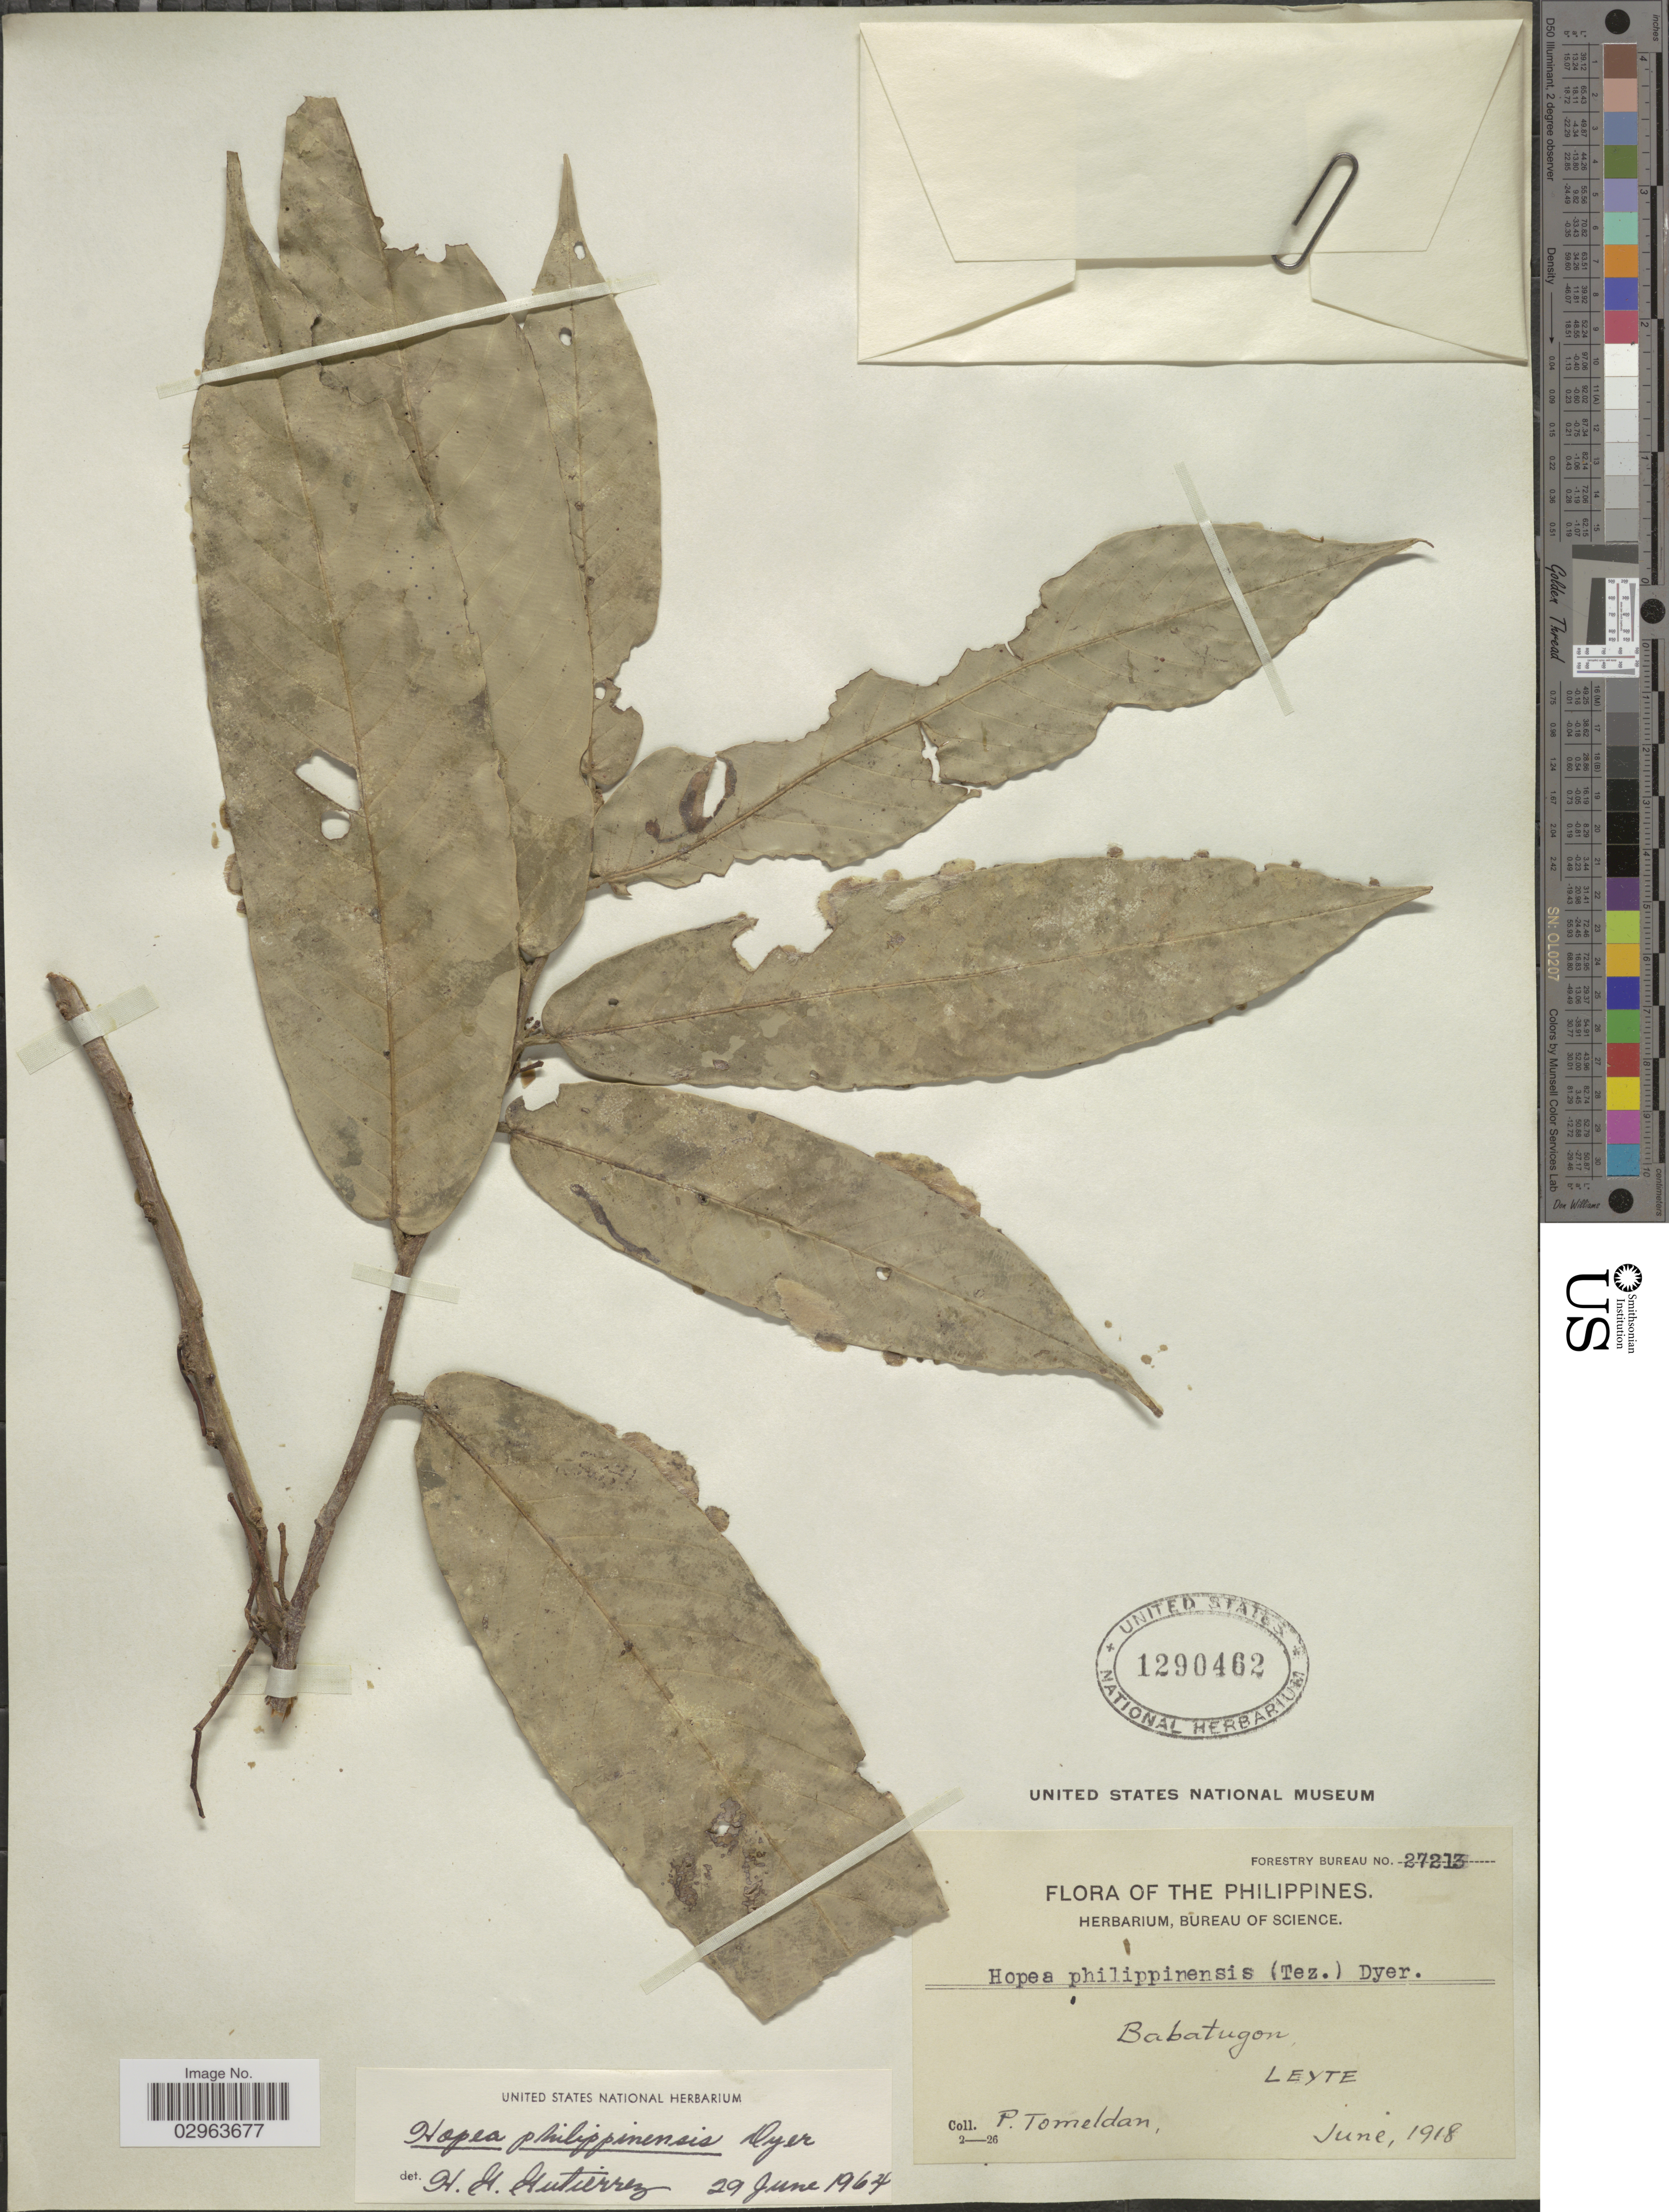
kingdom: Plantae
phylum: Tracheophyta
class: Magnoliopsida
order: Malvales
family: Dipterocarpaceae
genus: Hopea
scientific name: Hopea philippinensis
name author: Dyer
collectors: P. Tomeldan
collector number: Forestry Bureau 27213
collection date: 1918-06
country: Philippines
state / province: Eastern Visayas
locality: Babatugon. Leyte.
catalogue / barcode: US 1290462